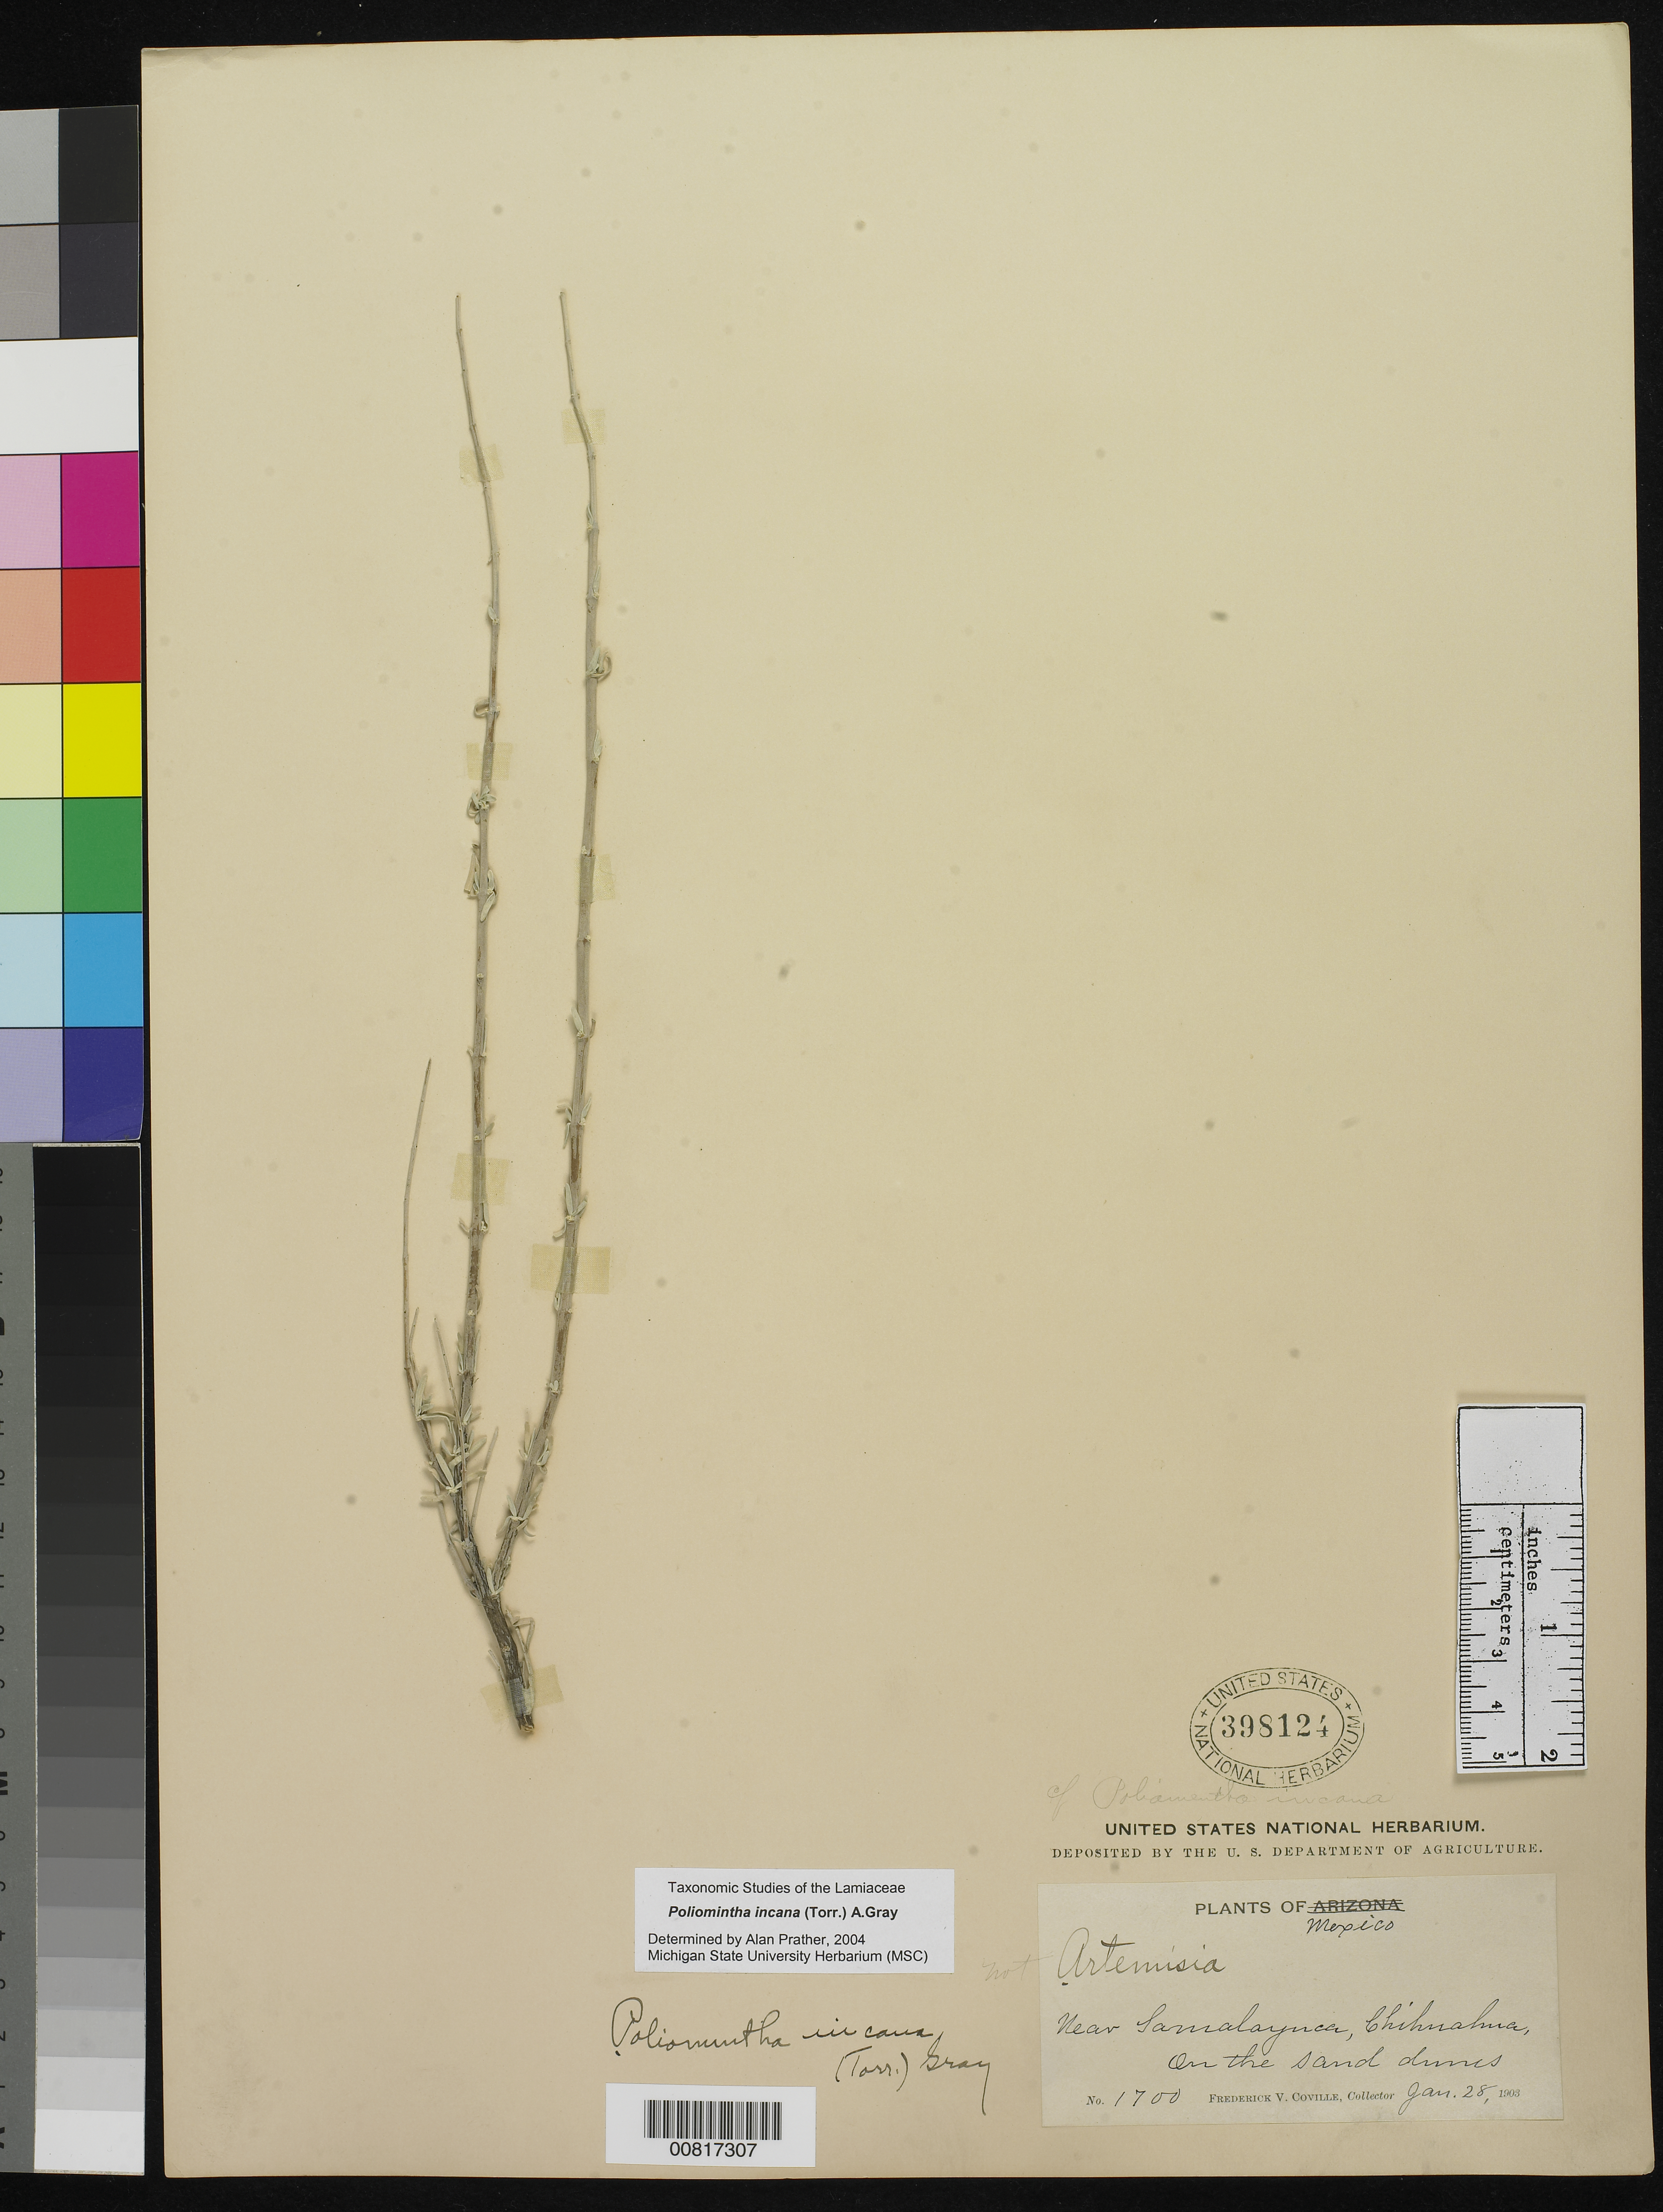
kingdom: Plantae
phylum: Tracheophyta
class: Magnoliopsida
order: Lamiales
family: Lamiaceae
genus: Poliomintha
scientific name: Poliomintha incana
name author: (Torr.) A. Gray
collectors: F. V. Coville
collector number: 1700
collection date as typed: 28 Jan 1903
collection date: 1903-01-28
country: Mexico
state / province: Chihuahua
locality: Near Samalayuca, Chihuahua.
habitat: Sand dunes.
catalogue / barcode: US 398124